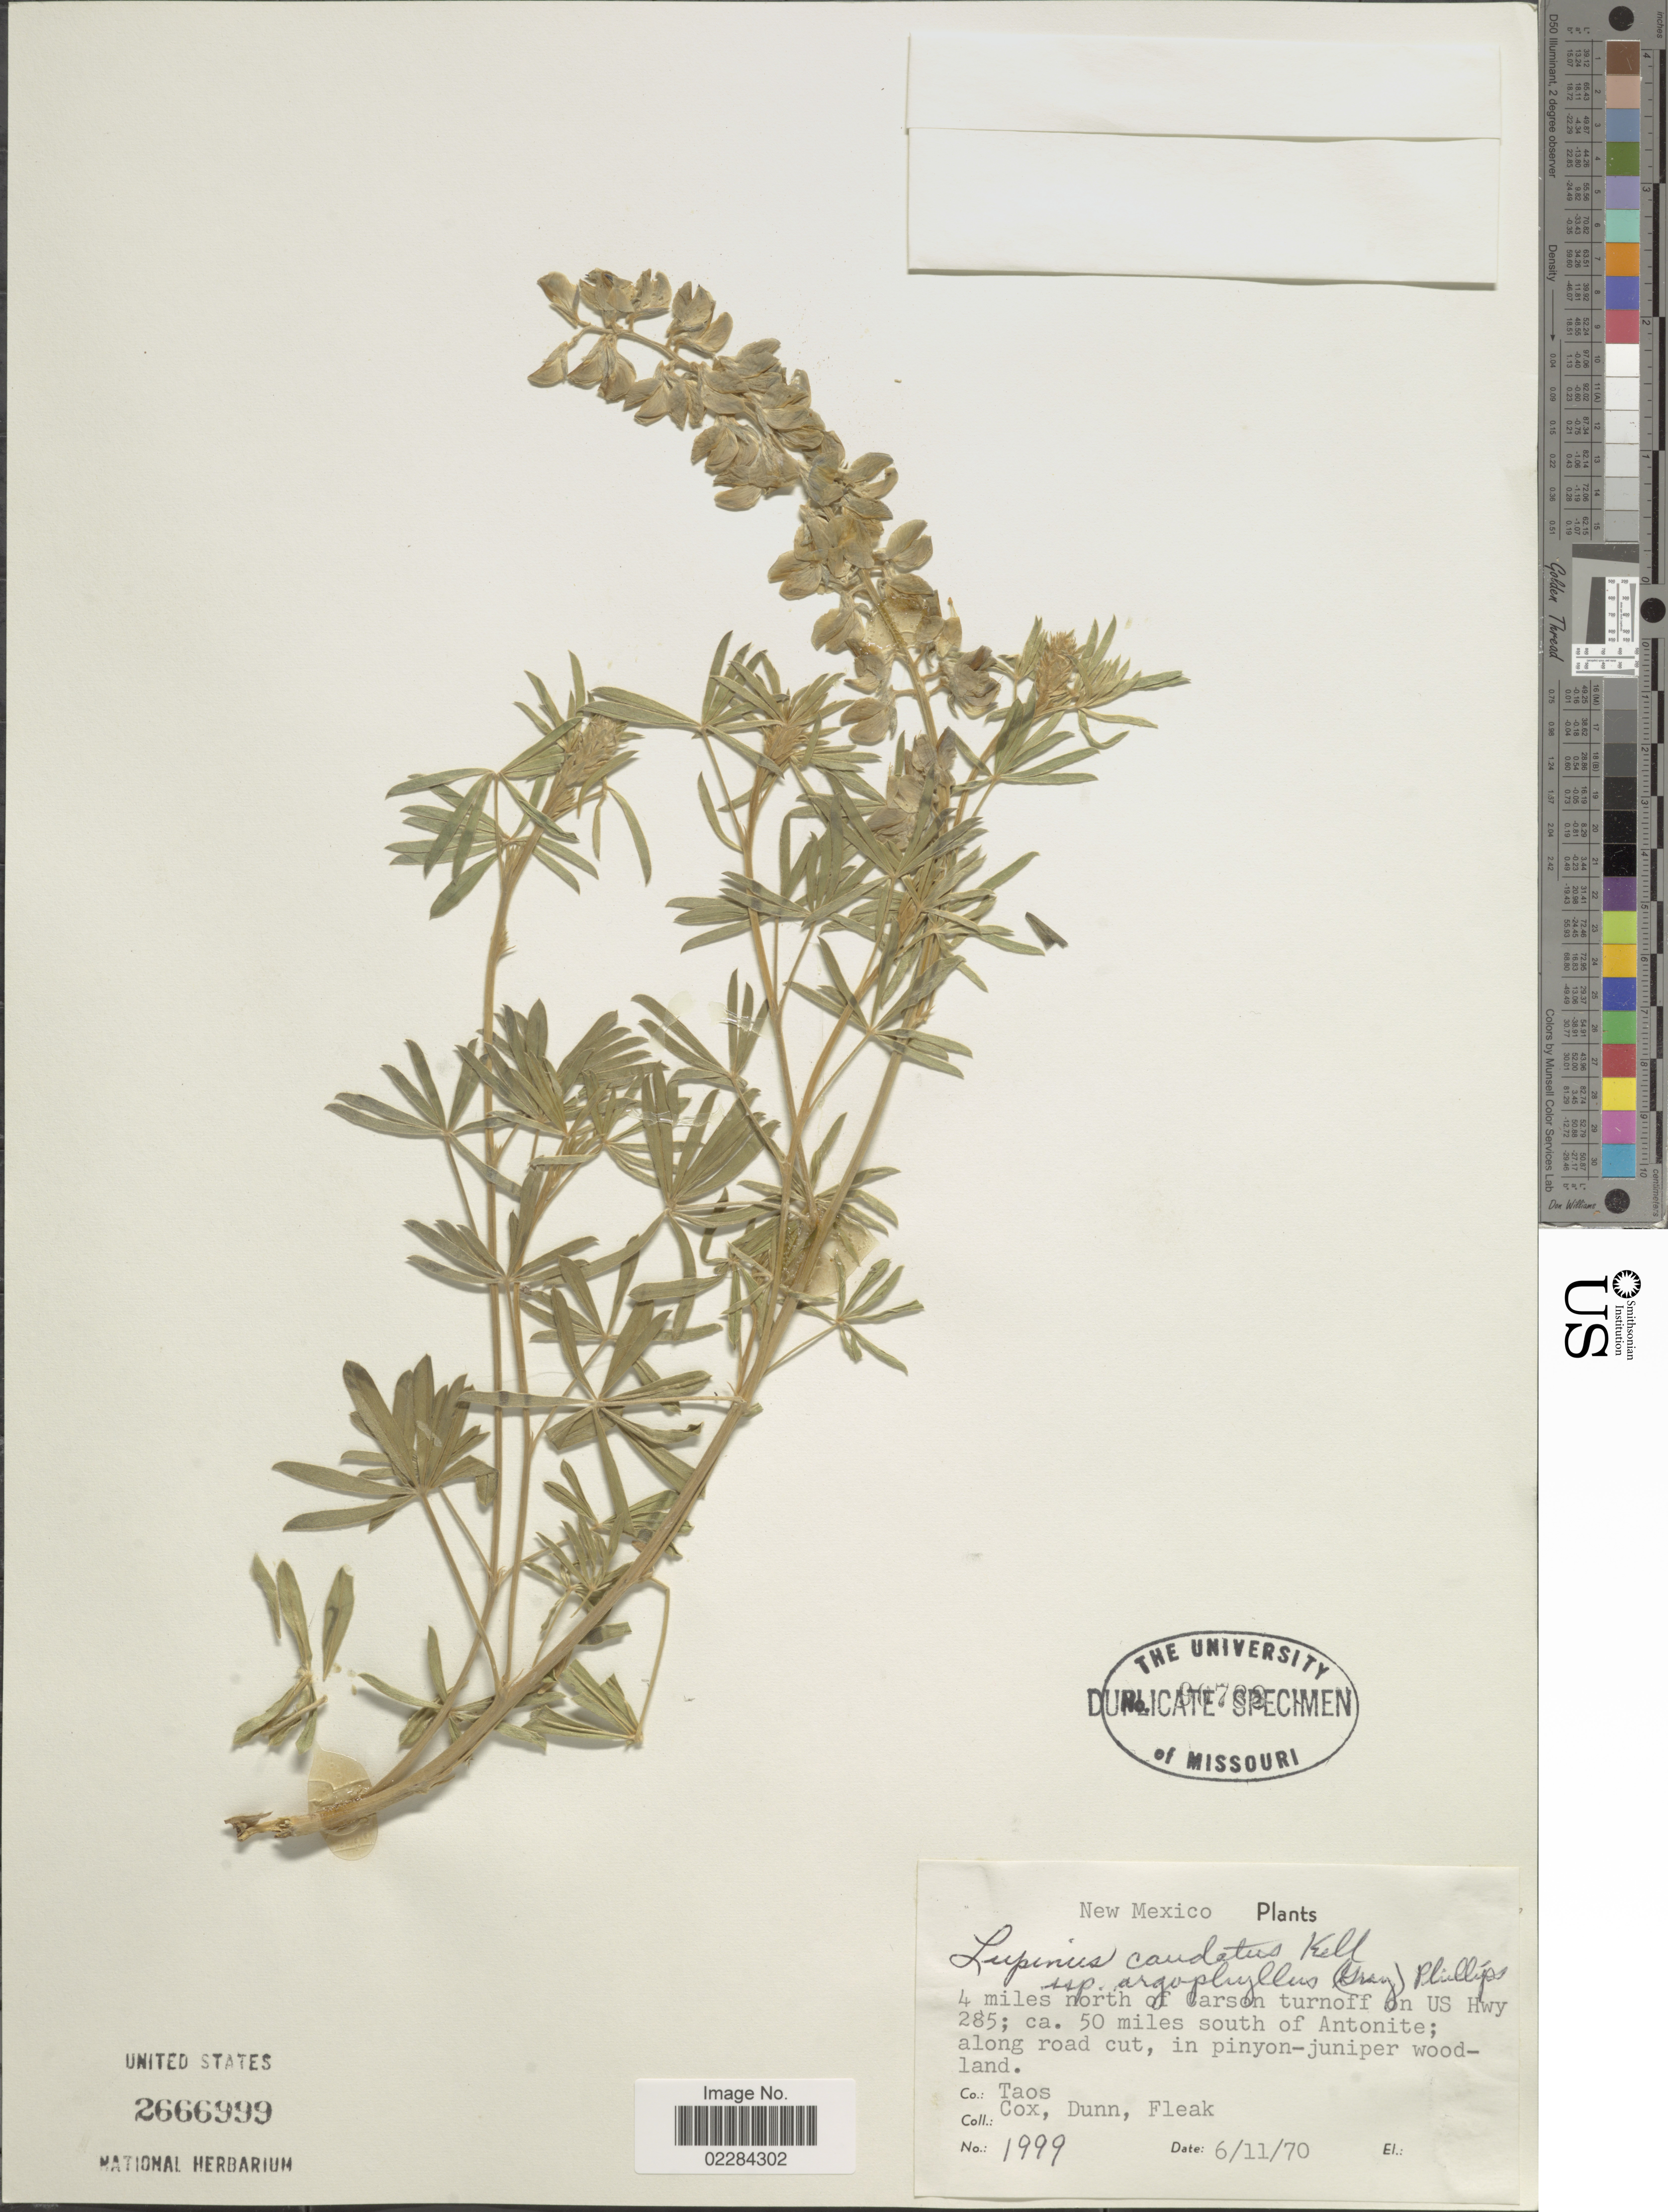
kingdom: Plantae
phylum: Tracheophyta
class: Magnoliopsida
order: Fabales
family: Fabaceae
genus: Lupinus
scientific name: Lupinus caudatus var. argophyllus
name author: (A. Gray) S.L. Welsh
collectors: -. Cox, Dunn, -- & L. Fleak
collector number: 1999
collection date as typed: Transcribed d/m/y: 11/6/70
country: United States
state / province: New Mexico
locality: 4 miles north of Carson turnoff on US Hwy 285; ca. 50 miles south of Antonite.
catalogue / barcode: US 2666999